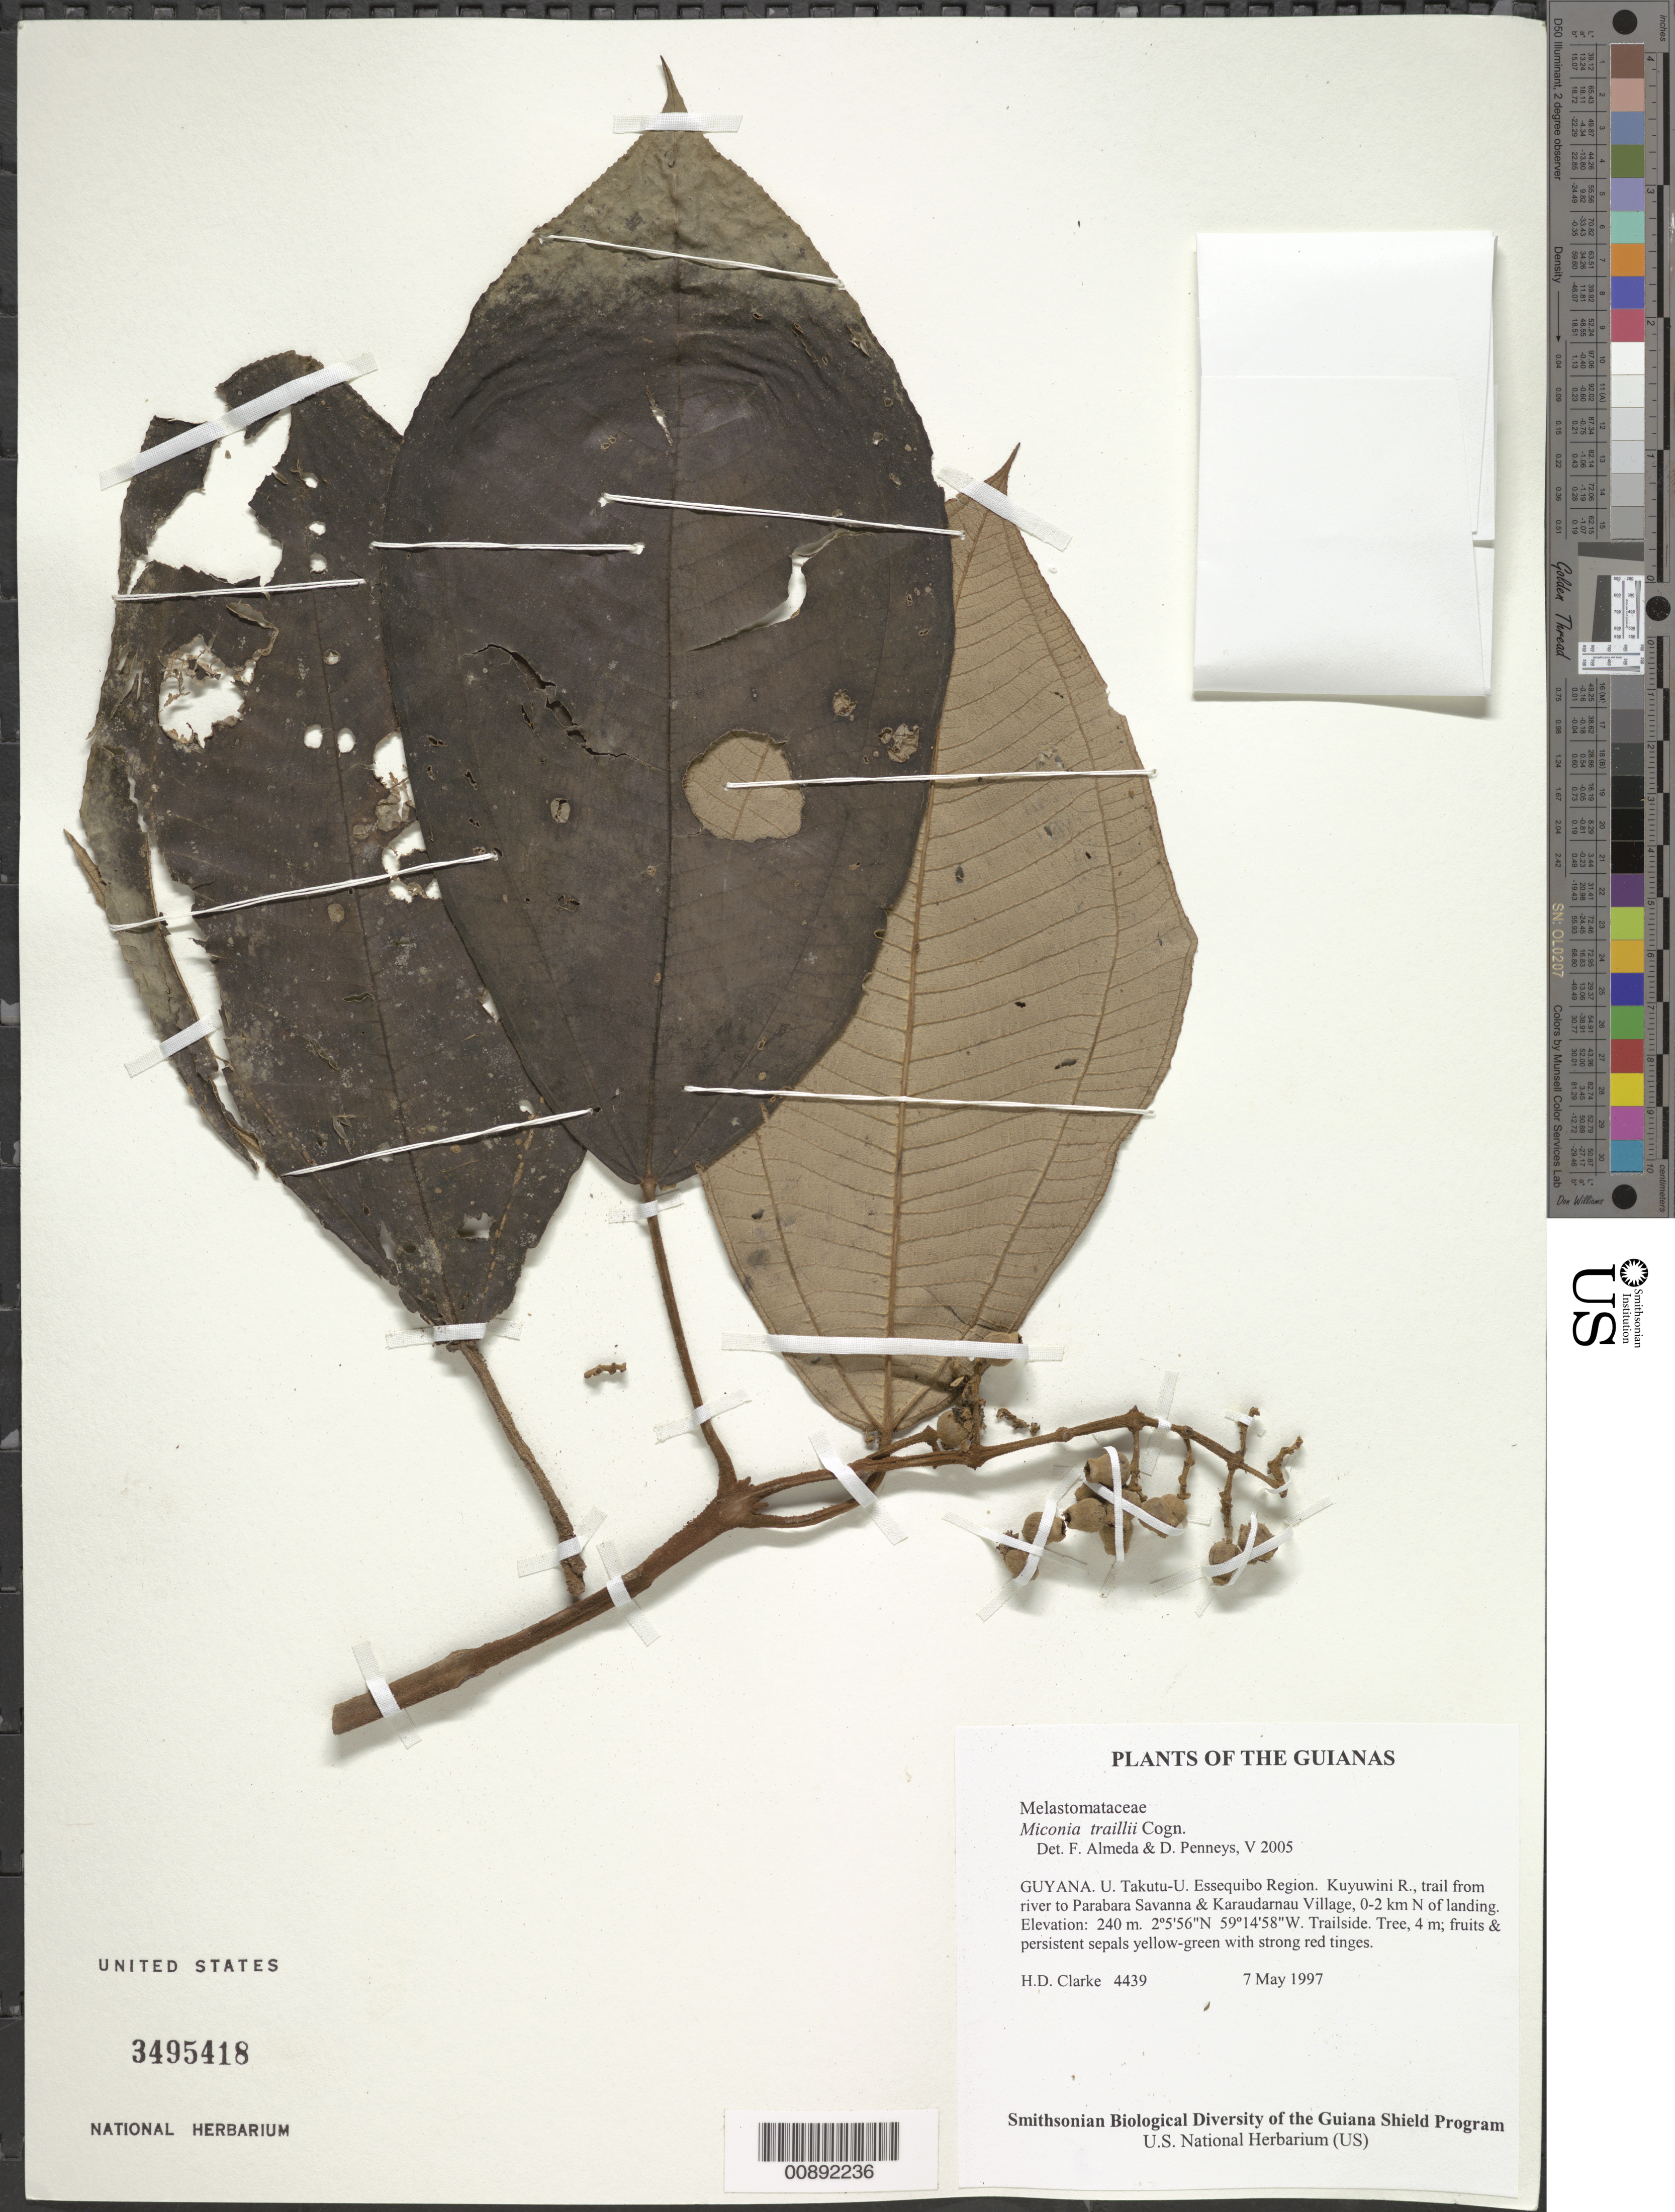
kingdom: Plantae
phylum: Tracheophyta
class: Magnoliopsida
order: Myrtales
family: Melastomataceae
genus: Miconia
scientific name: Miconia traillii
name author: Cogn.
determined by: Almeda, F.; Penneys, D. S.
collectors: H. D. Clarke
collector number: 4439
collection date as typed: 7 May 1997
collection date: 1997-05-07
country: Guyana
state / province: U. Takutu-U. Essequibo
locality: Kuyuwini R., trail from river to Parabara Savanna & Karaudarnau Village, 0-2 km N of landing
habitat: Trailside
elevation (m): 240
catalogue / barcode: US 3495418